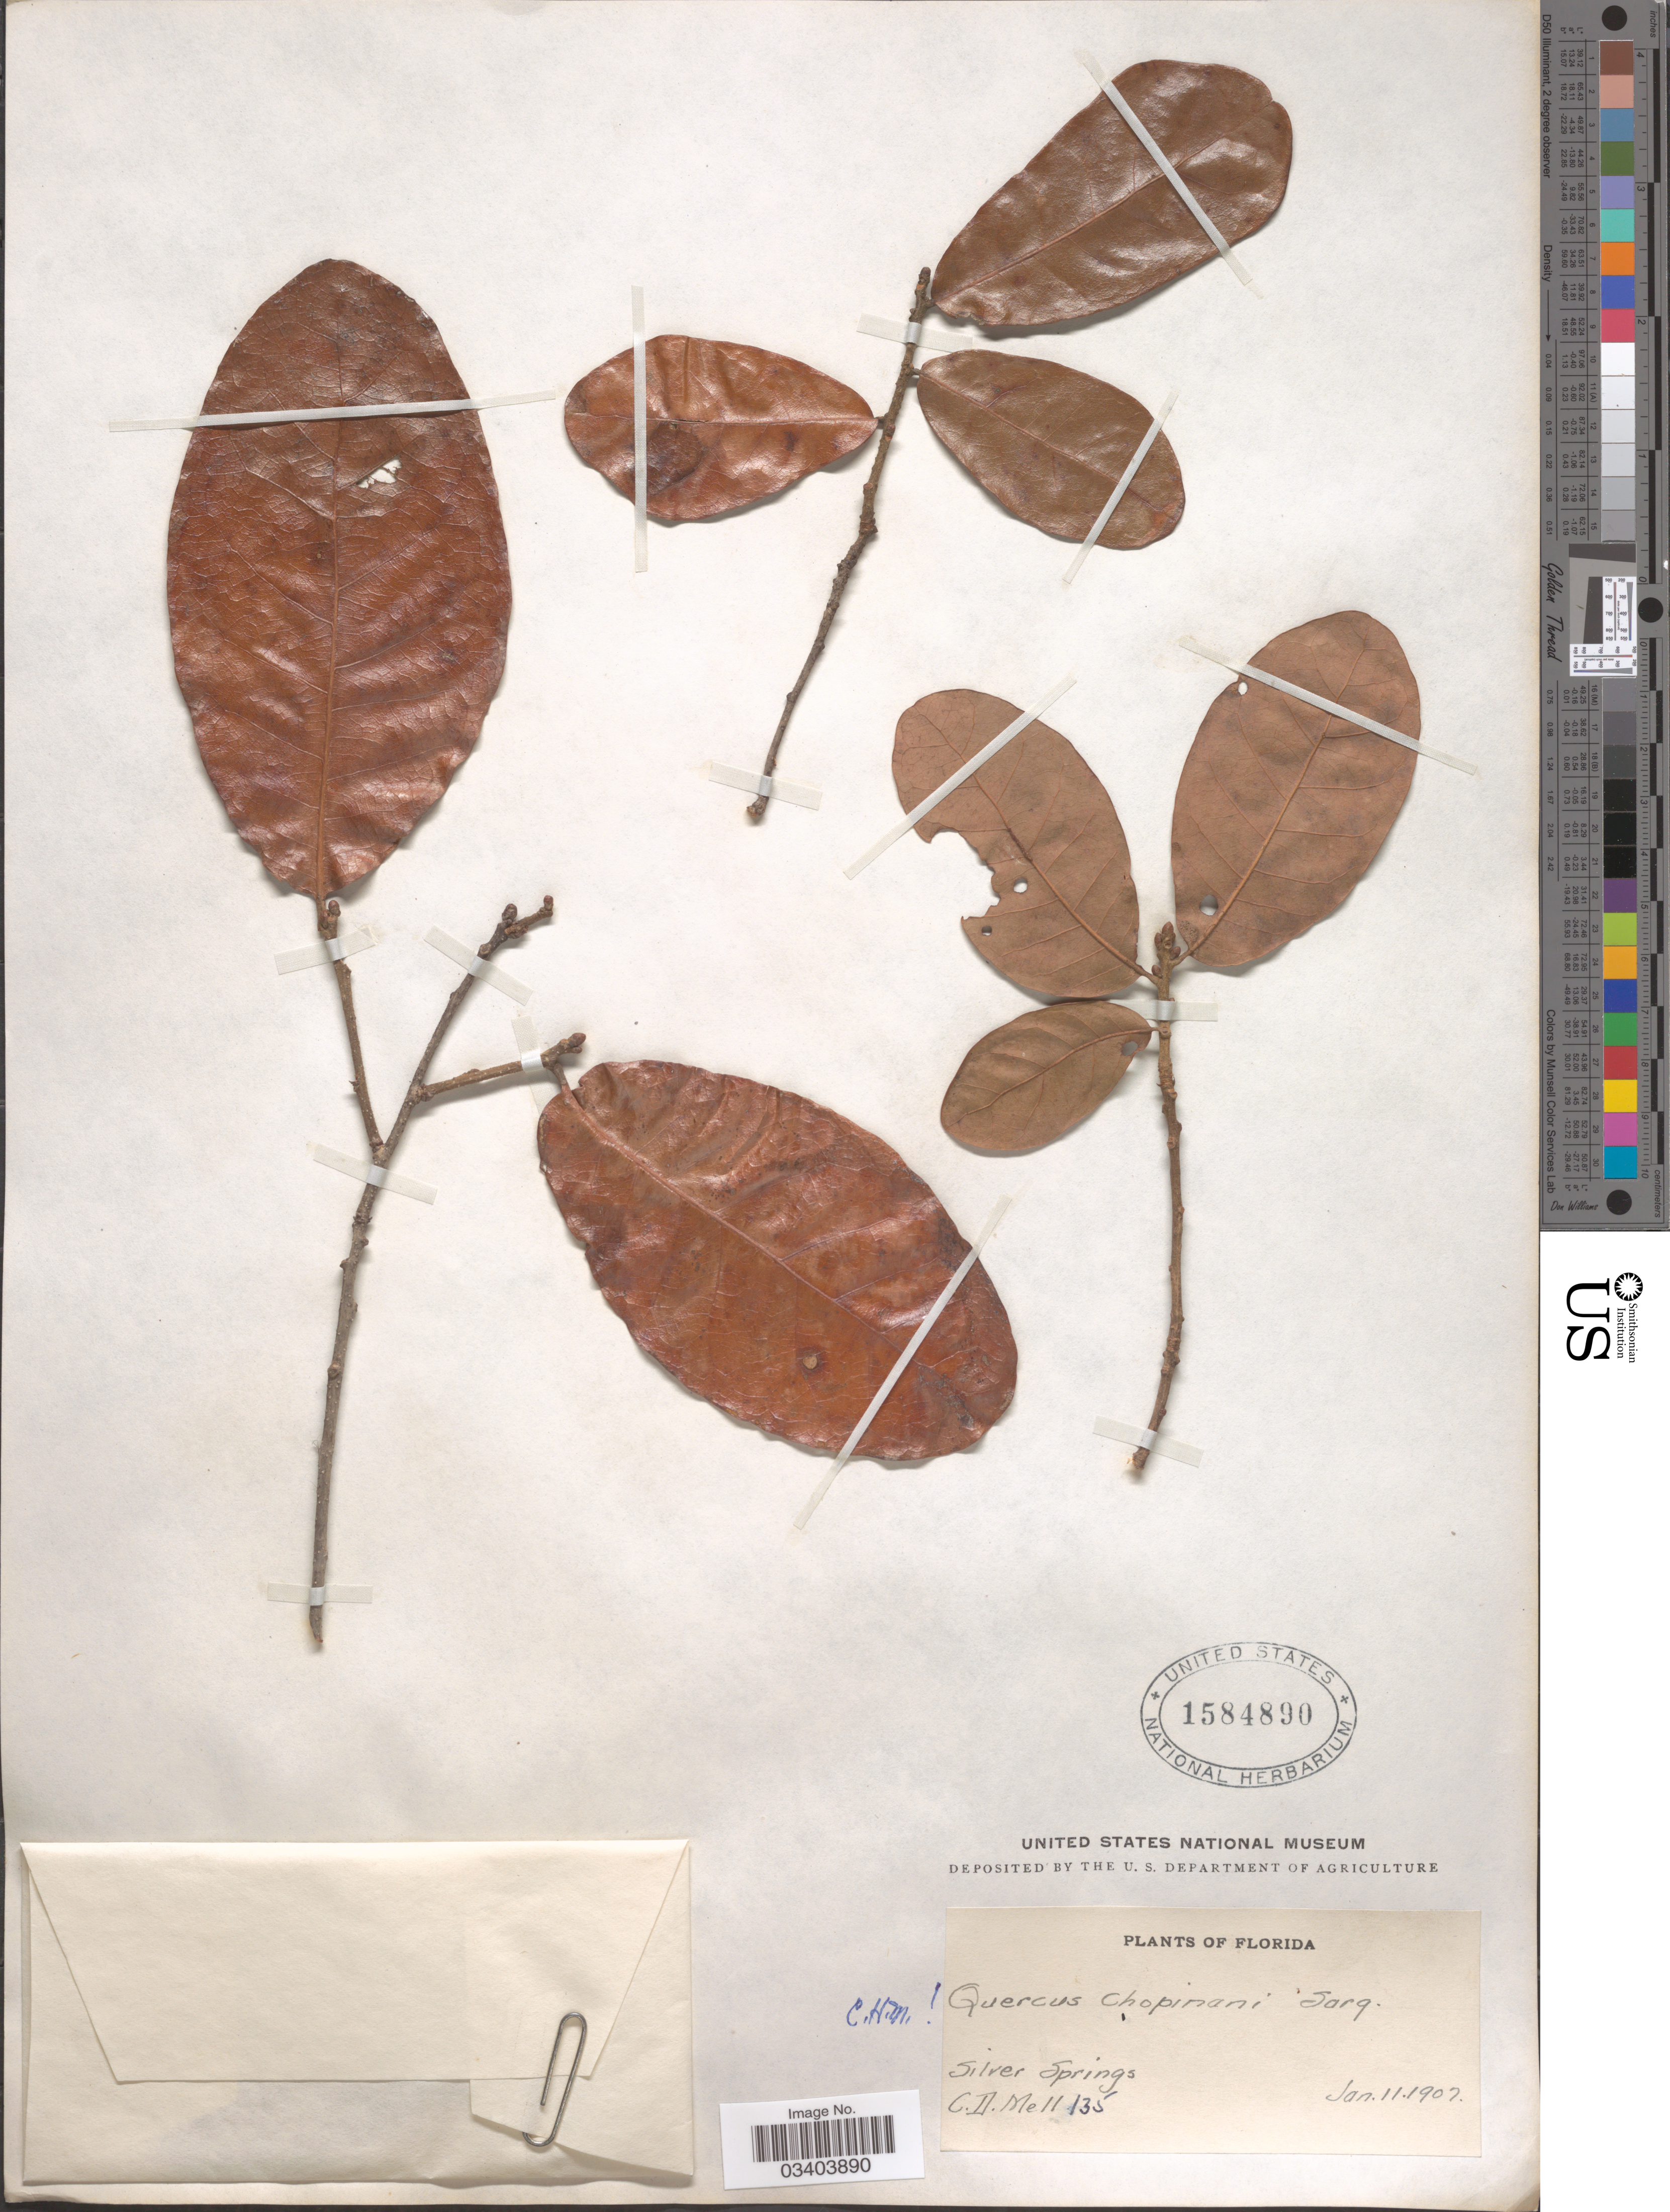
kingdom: Plantae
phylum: Tracheophyta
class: Magnoliopsida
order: Fagales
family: Fagaceae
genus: Quercus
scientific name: Quercus chapmanii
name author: Sarg.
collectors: C. D. Mell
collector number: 135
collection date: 1907-01-11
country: United States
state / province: Florida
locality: Silver Springs.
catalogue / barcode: US 1584890